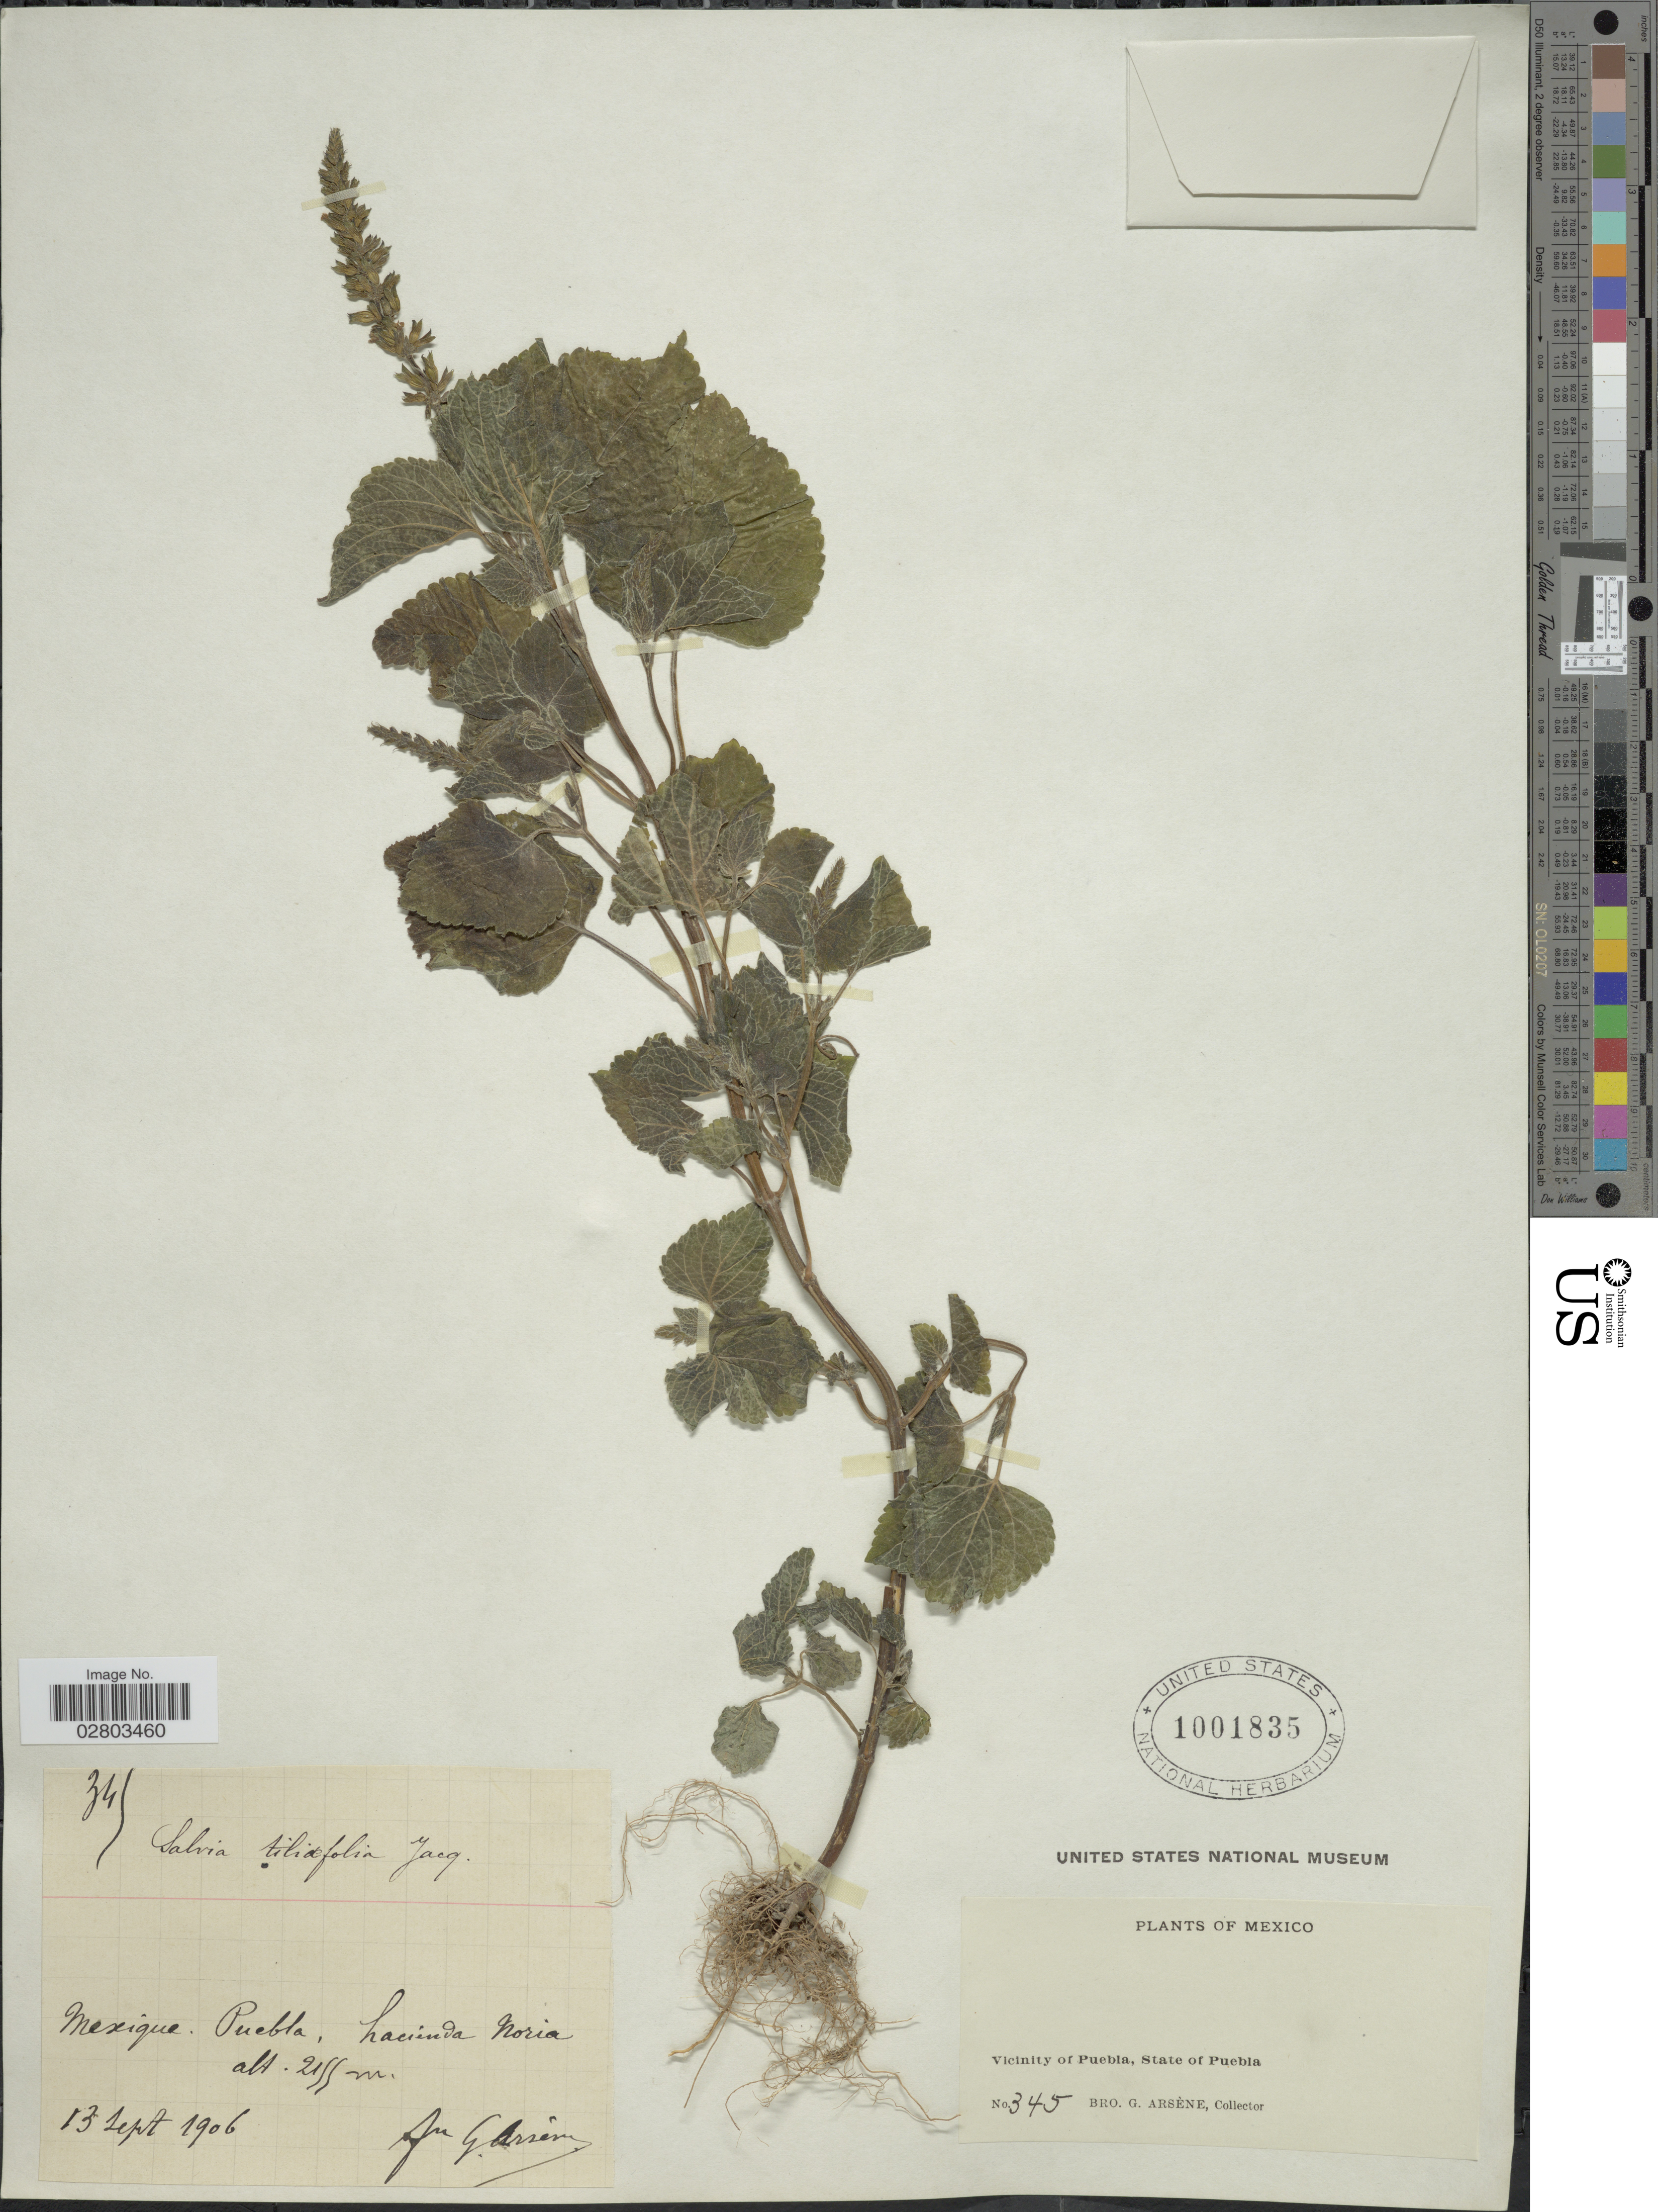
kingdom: Plantae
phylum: Tracheophyta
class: Magnoliopsida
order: Lamiales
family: Lamiaceae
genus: Salvia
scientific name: Salvia tiliifolia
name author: Vahl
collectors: Bro. G. Arsène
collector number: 345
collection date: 1906-09-13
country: Mexico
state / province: Puebla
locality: Hacienda Noria, Vicinity of Puebla.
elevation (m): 2155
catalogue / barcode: US 1001835